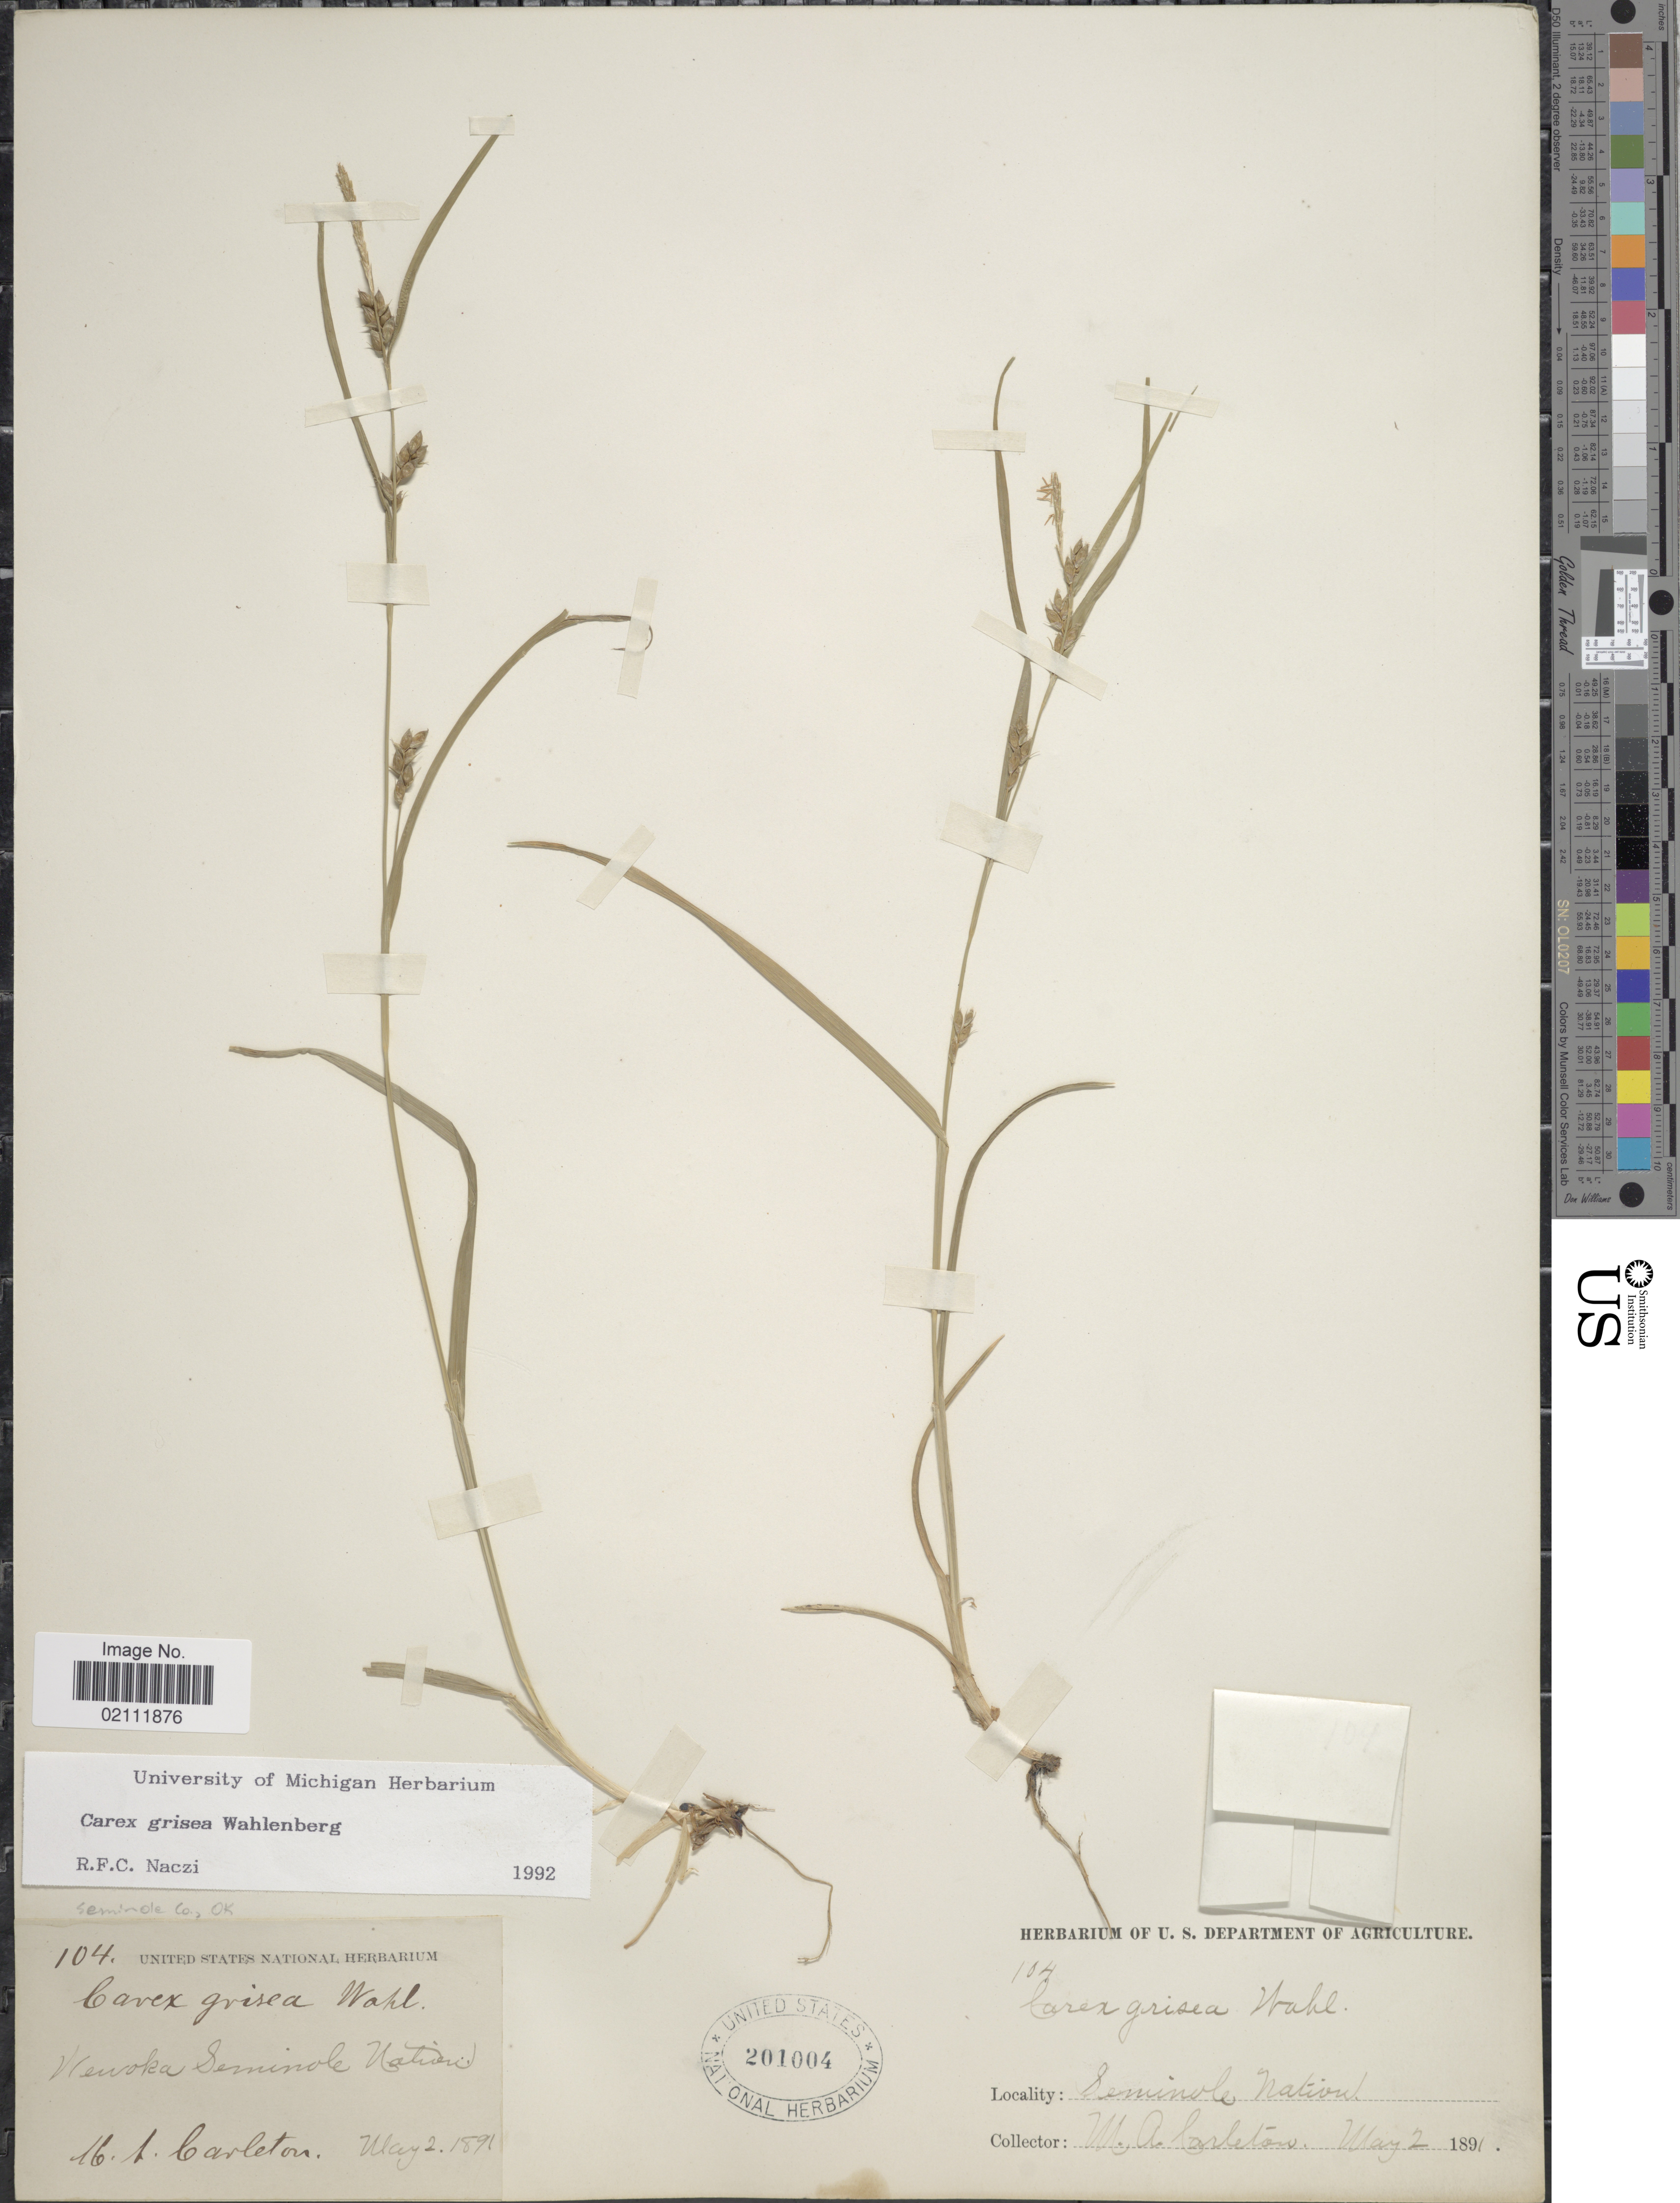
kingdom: Plantae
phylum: Tracheophyta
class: Liliopsida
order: Poales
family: Cyperaceae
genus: Carex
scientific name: Carex grisea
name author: Wahlenb.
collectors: M. A. Carleton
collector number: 104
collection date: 1891-05-02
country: United States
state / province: Oklahoma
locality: Wewoka Seminole Nation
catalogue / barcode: US 201004